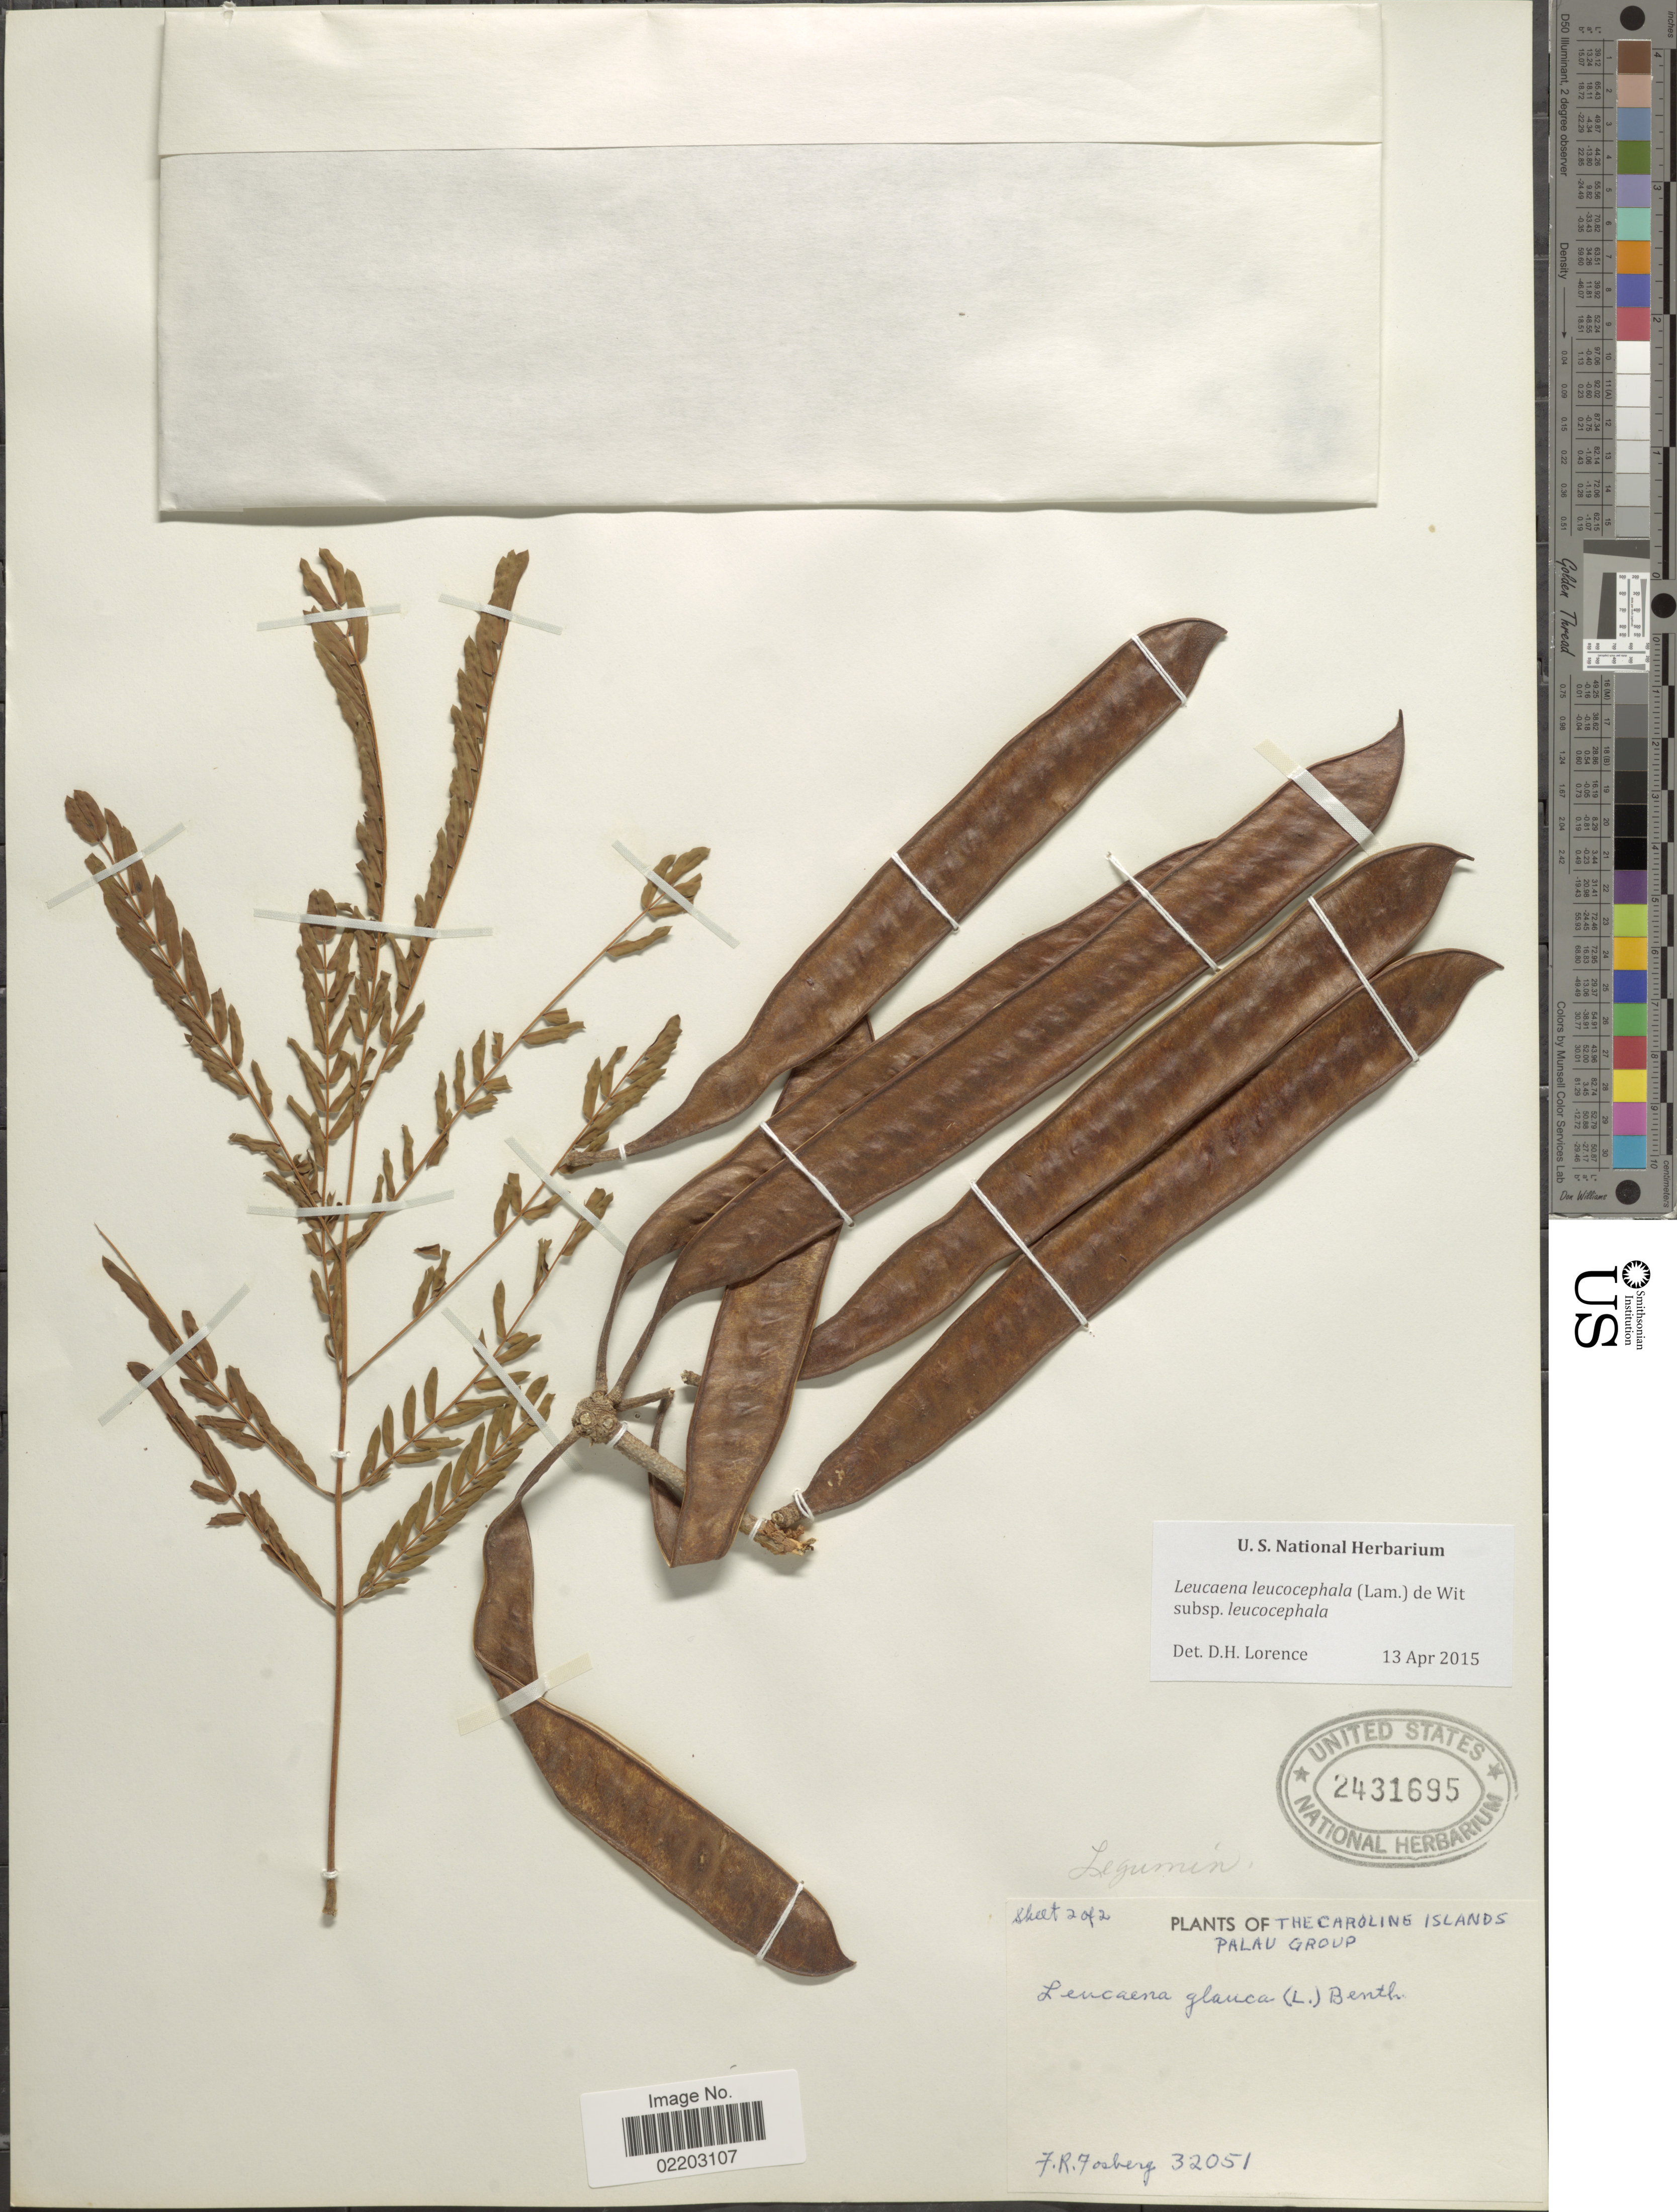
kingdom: Plantae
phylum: Tracheophyta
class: Magnoliopsida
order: Fabales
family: Fabaceae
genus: Leucaena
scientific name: Leucaena leucocephala subsp. leucocephala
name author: (Lam.) de Wit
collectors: F. R. Fosberg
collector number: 32051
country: Palau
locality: Caroline Islands. Palau Group.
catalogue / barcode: US 2431695